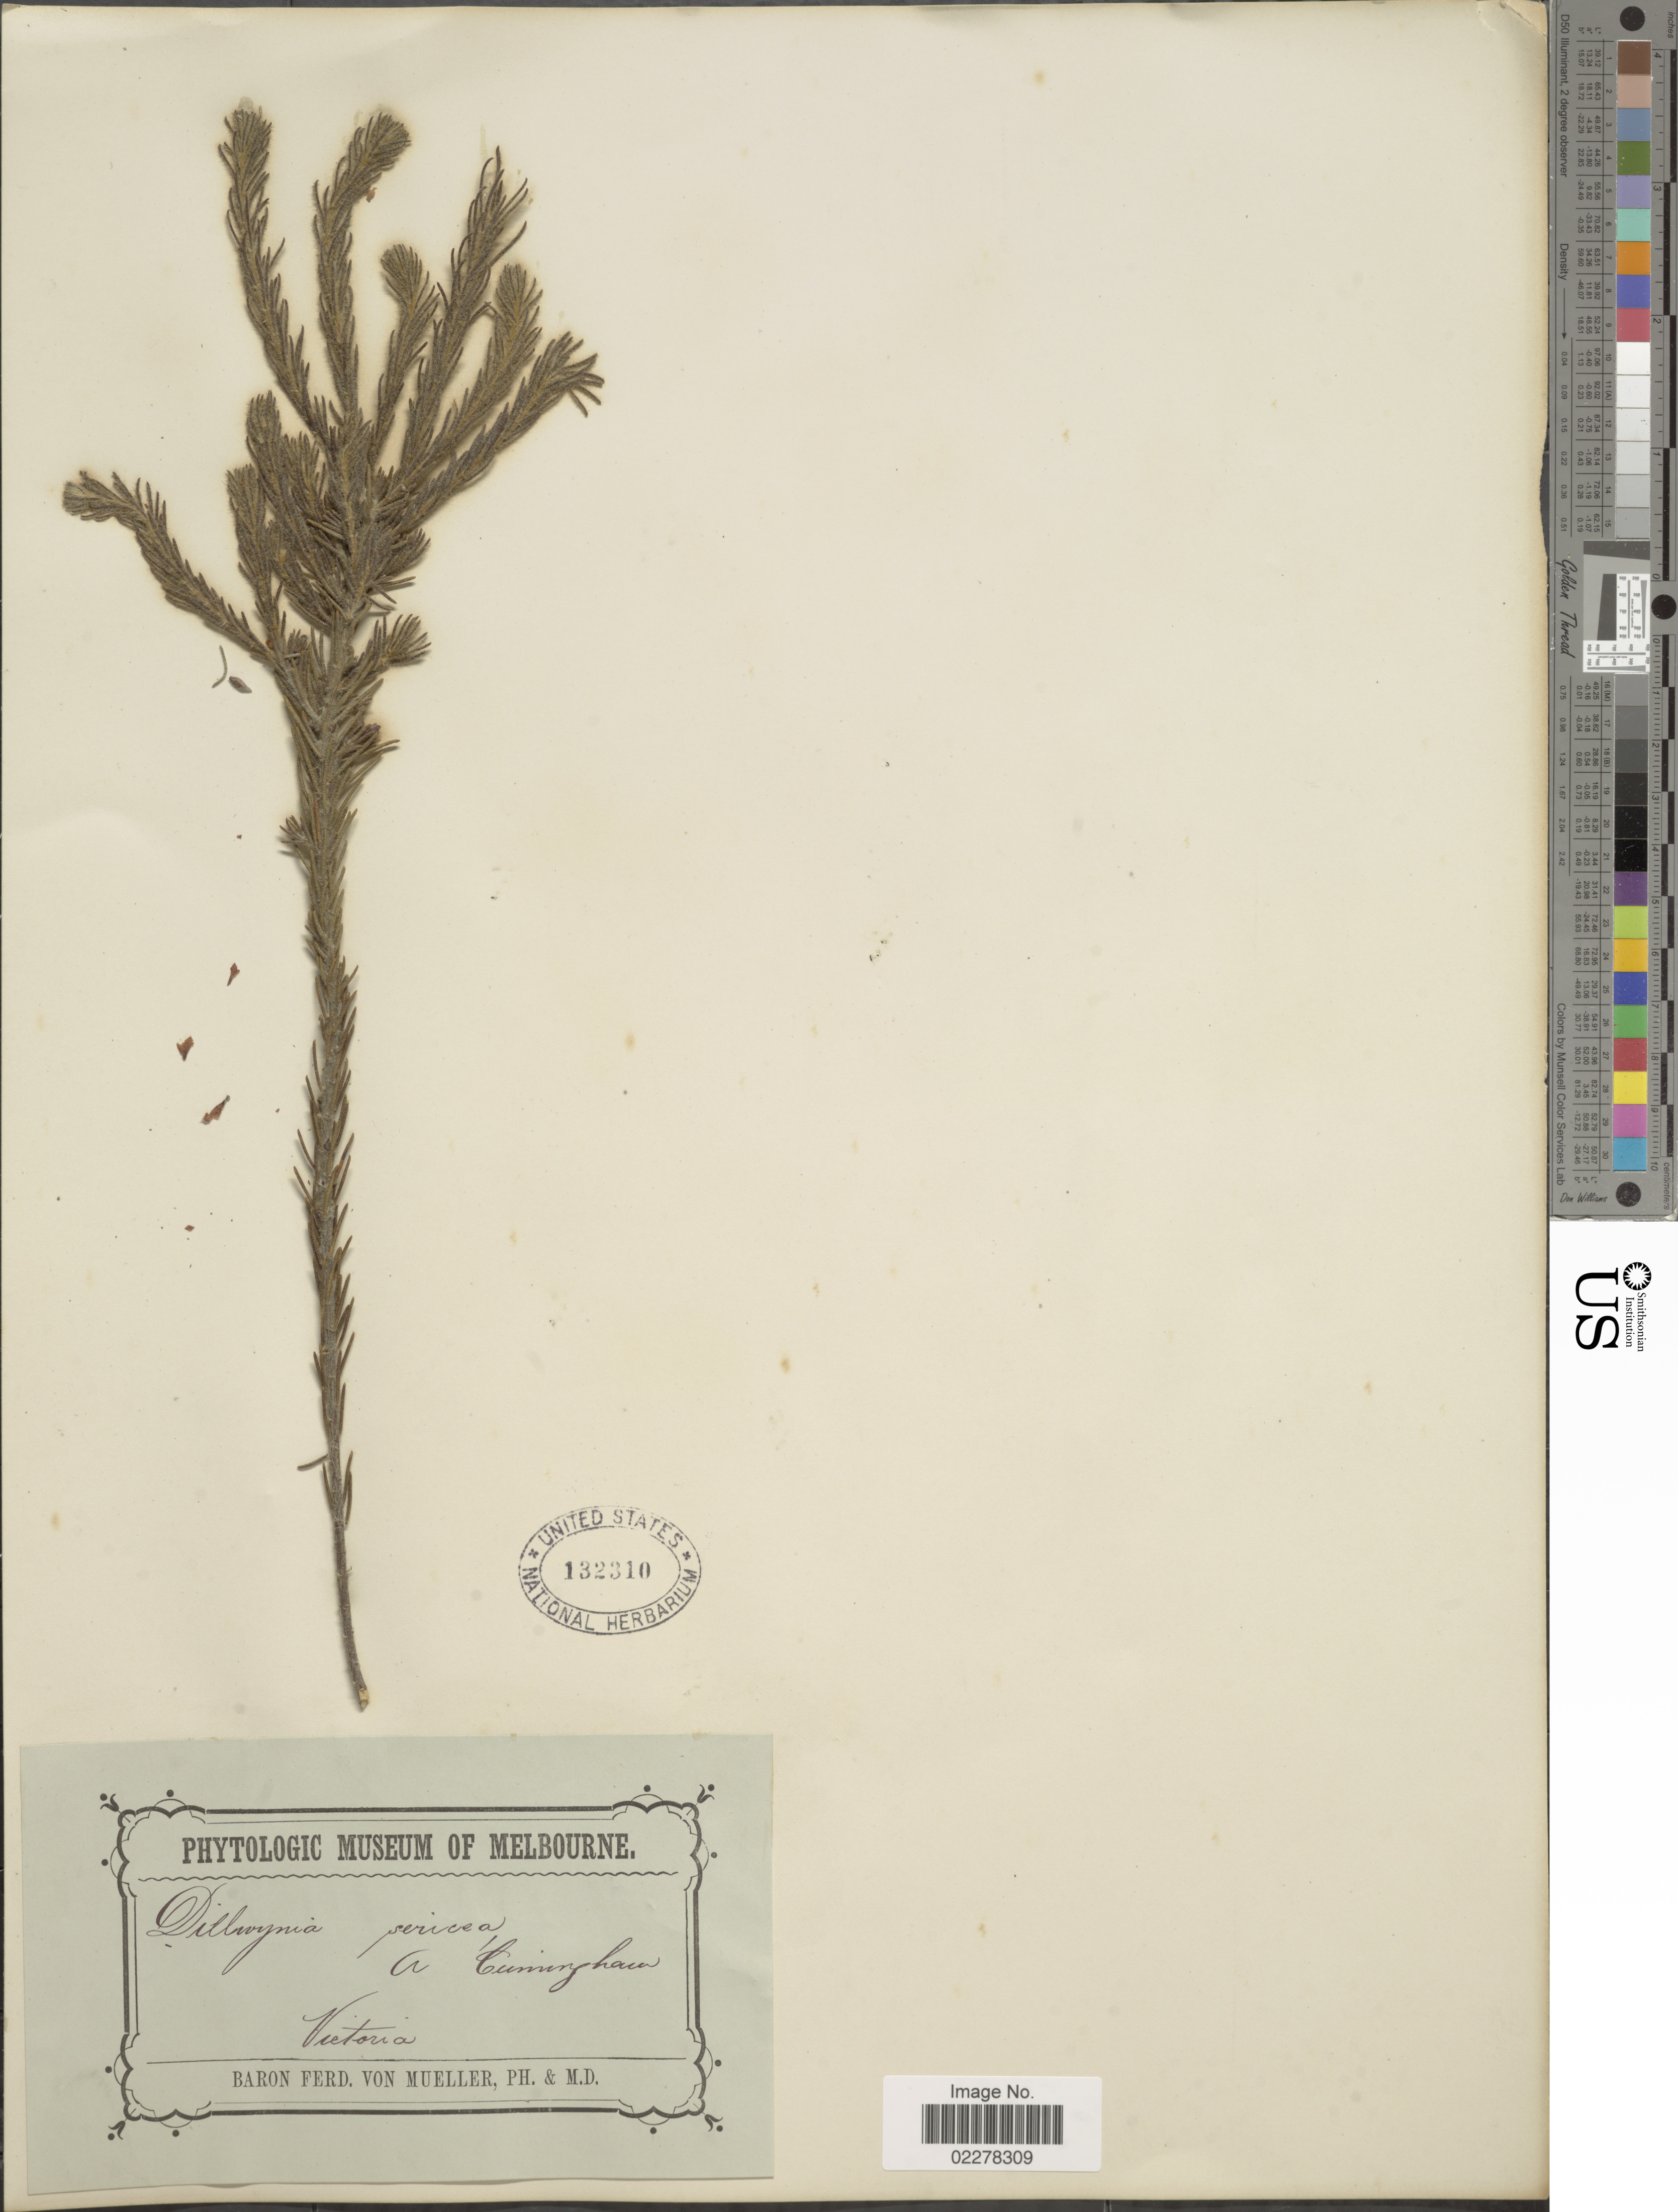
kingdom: Plantae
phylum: Tracheophyta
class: Magnoliopsida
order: Fabales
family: Fabaceae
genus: Dillwynia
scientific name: Dillwynia sericea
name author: A. Cunn.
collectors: F. von Mueller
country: Australia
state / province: Victoria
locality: Victoria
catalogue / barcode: US 132310